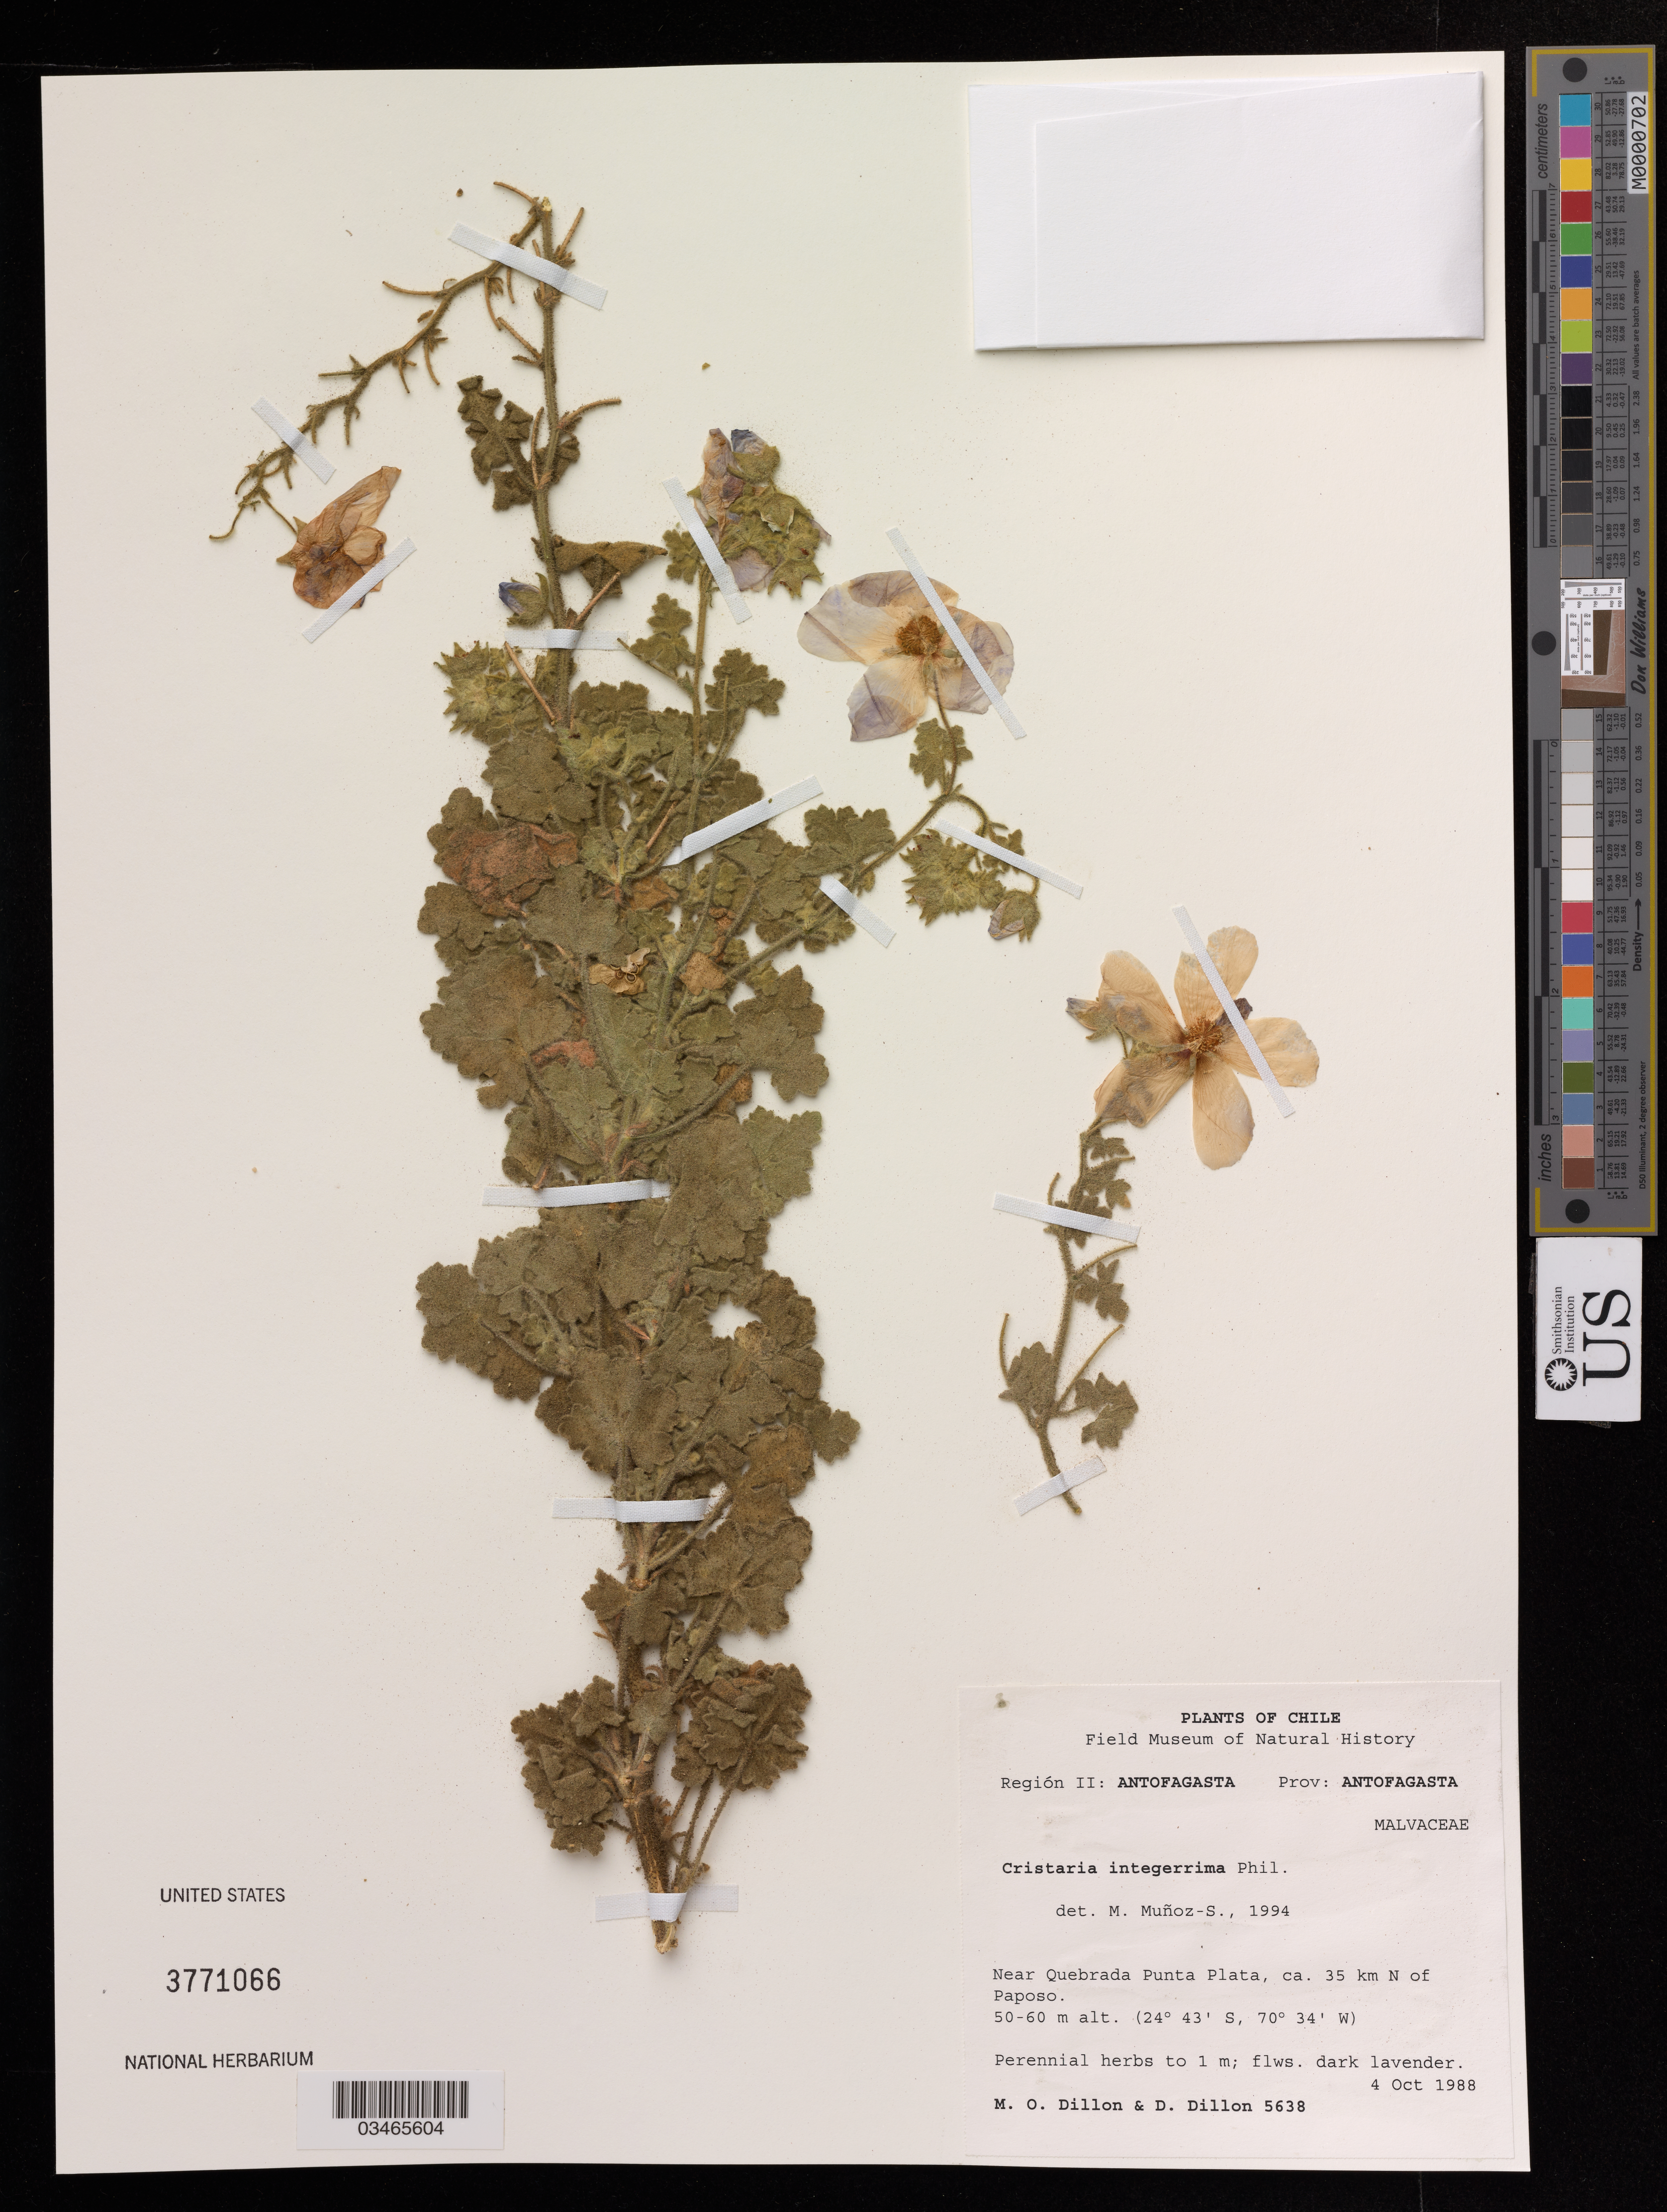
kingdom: Plantae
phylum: Tracheophyta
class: Magnoliopsida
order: Malvales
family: Malvaceae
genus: Cristaria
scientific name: Cristaria integerrima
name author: Phil.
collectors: M. O. Dillon & D. Dillon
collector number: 5638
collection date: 1988-10-04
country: Chile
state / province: Antofagasta (II)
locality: Prov: Antofagasta, Near Quebrada Punta Plata, ca. 35 km N of Paposo.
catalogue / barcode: US 3771066